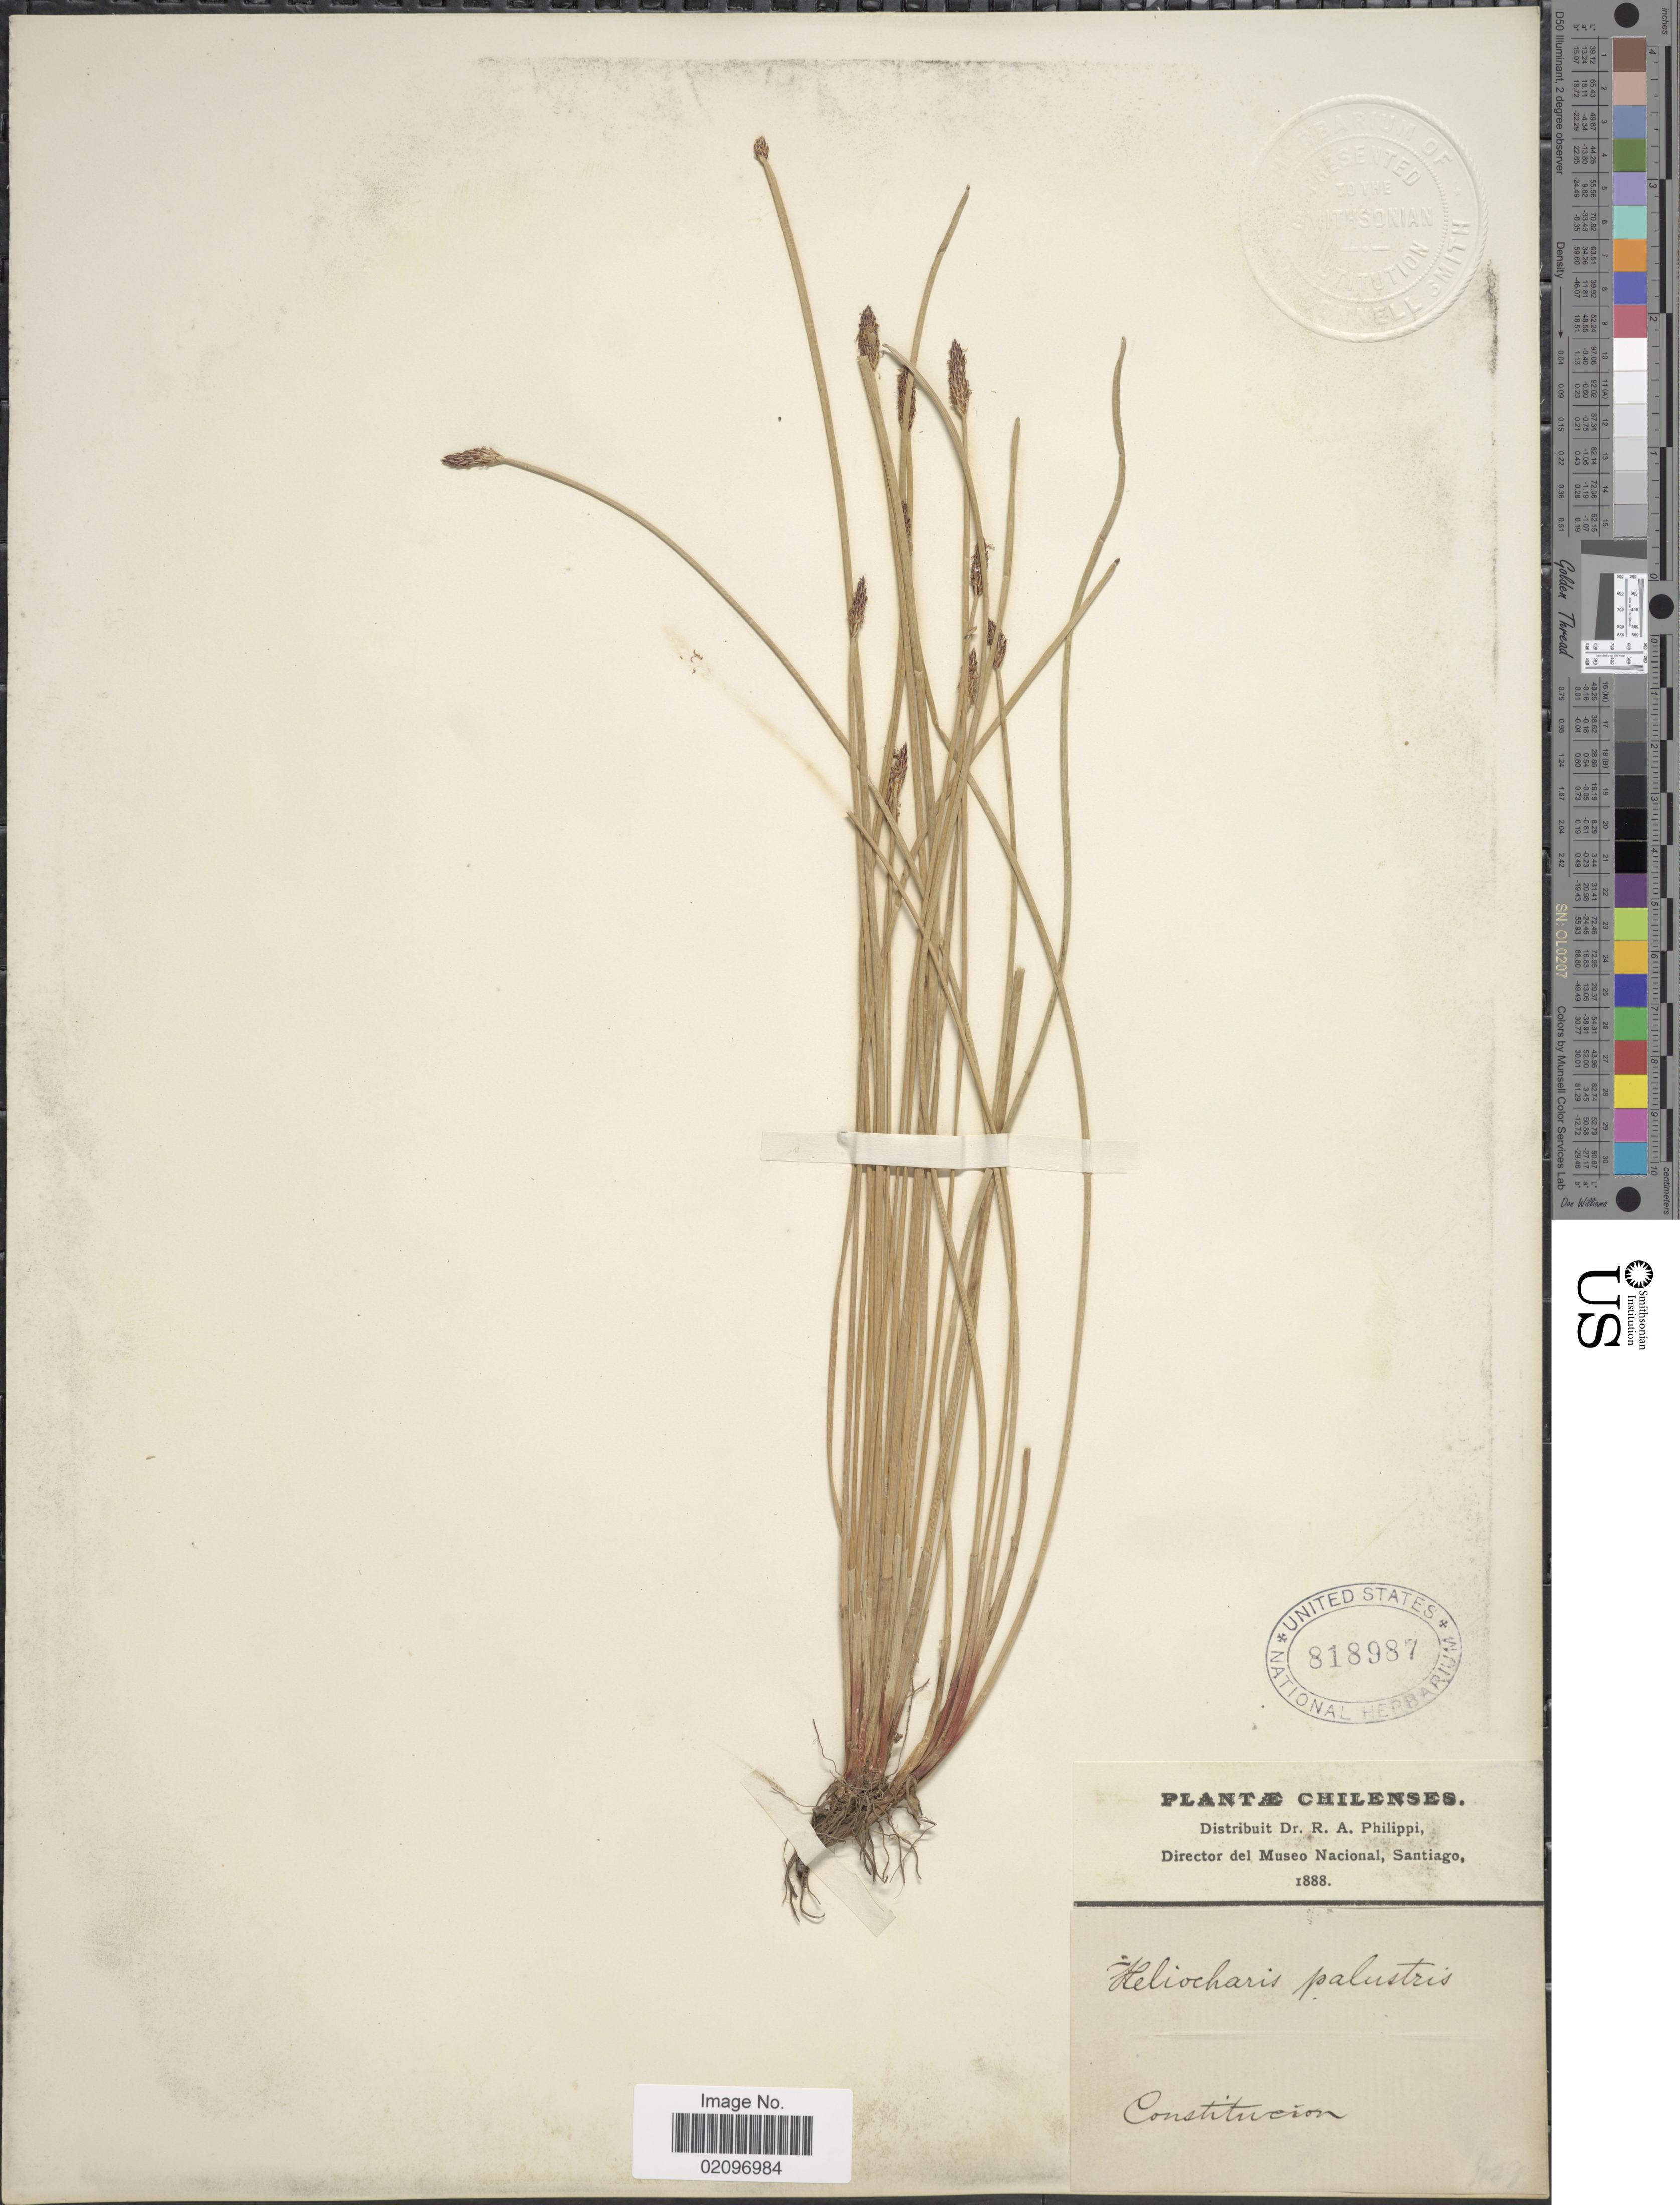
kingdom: Plantae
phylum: Tracheophyta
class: Liliopsida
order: Poales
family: Cyperaceae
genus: Eleocharis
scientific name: Eleocharis palustris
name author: (L.) Roem. & Schult.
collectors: ex. herb. R.A. Philippi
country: Chile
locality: Constitucion.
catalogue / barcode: US 818987